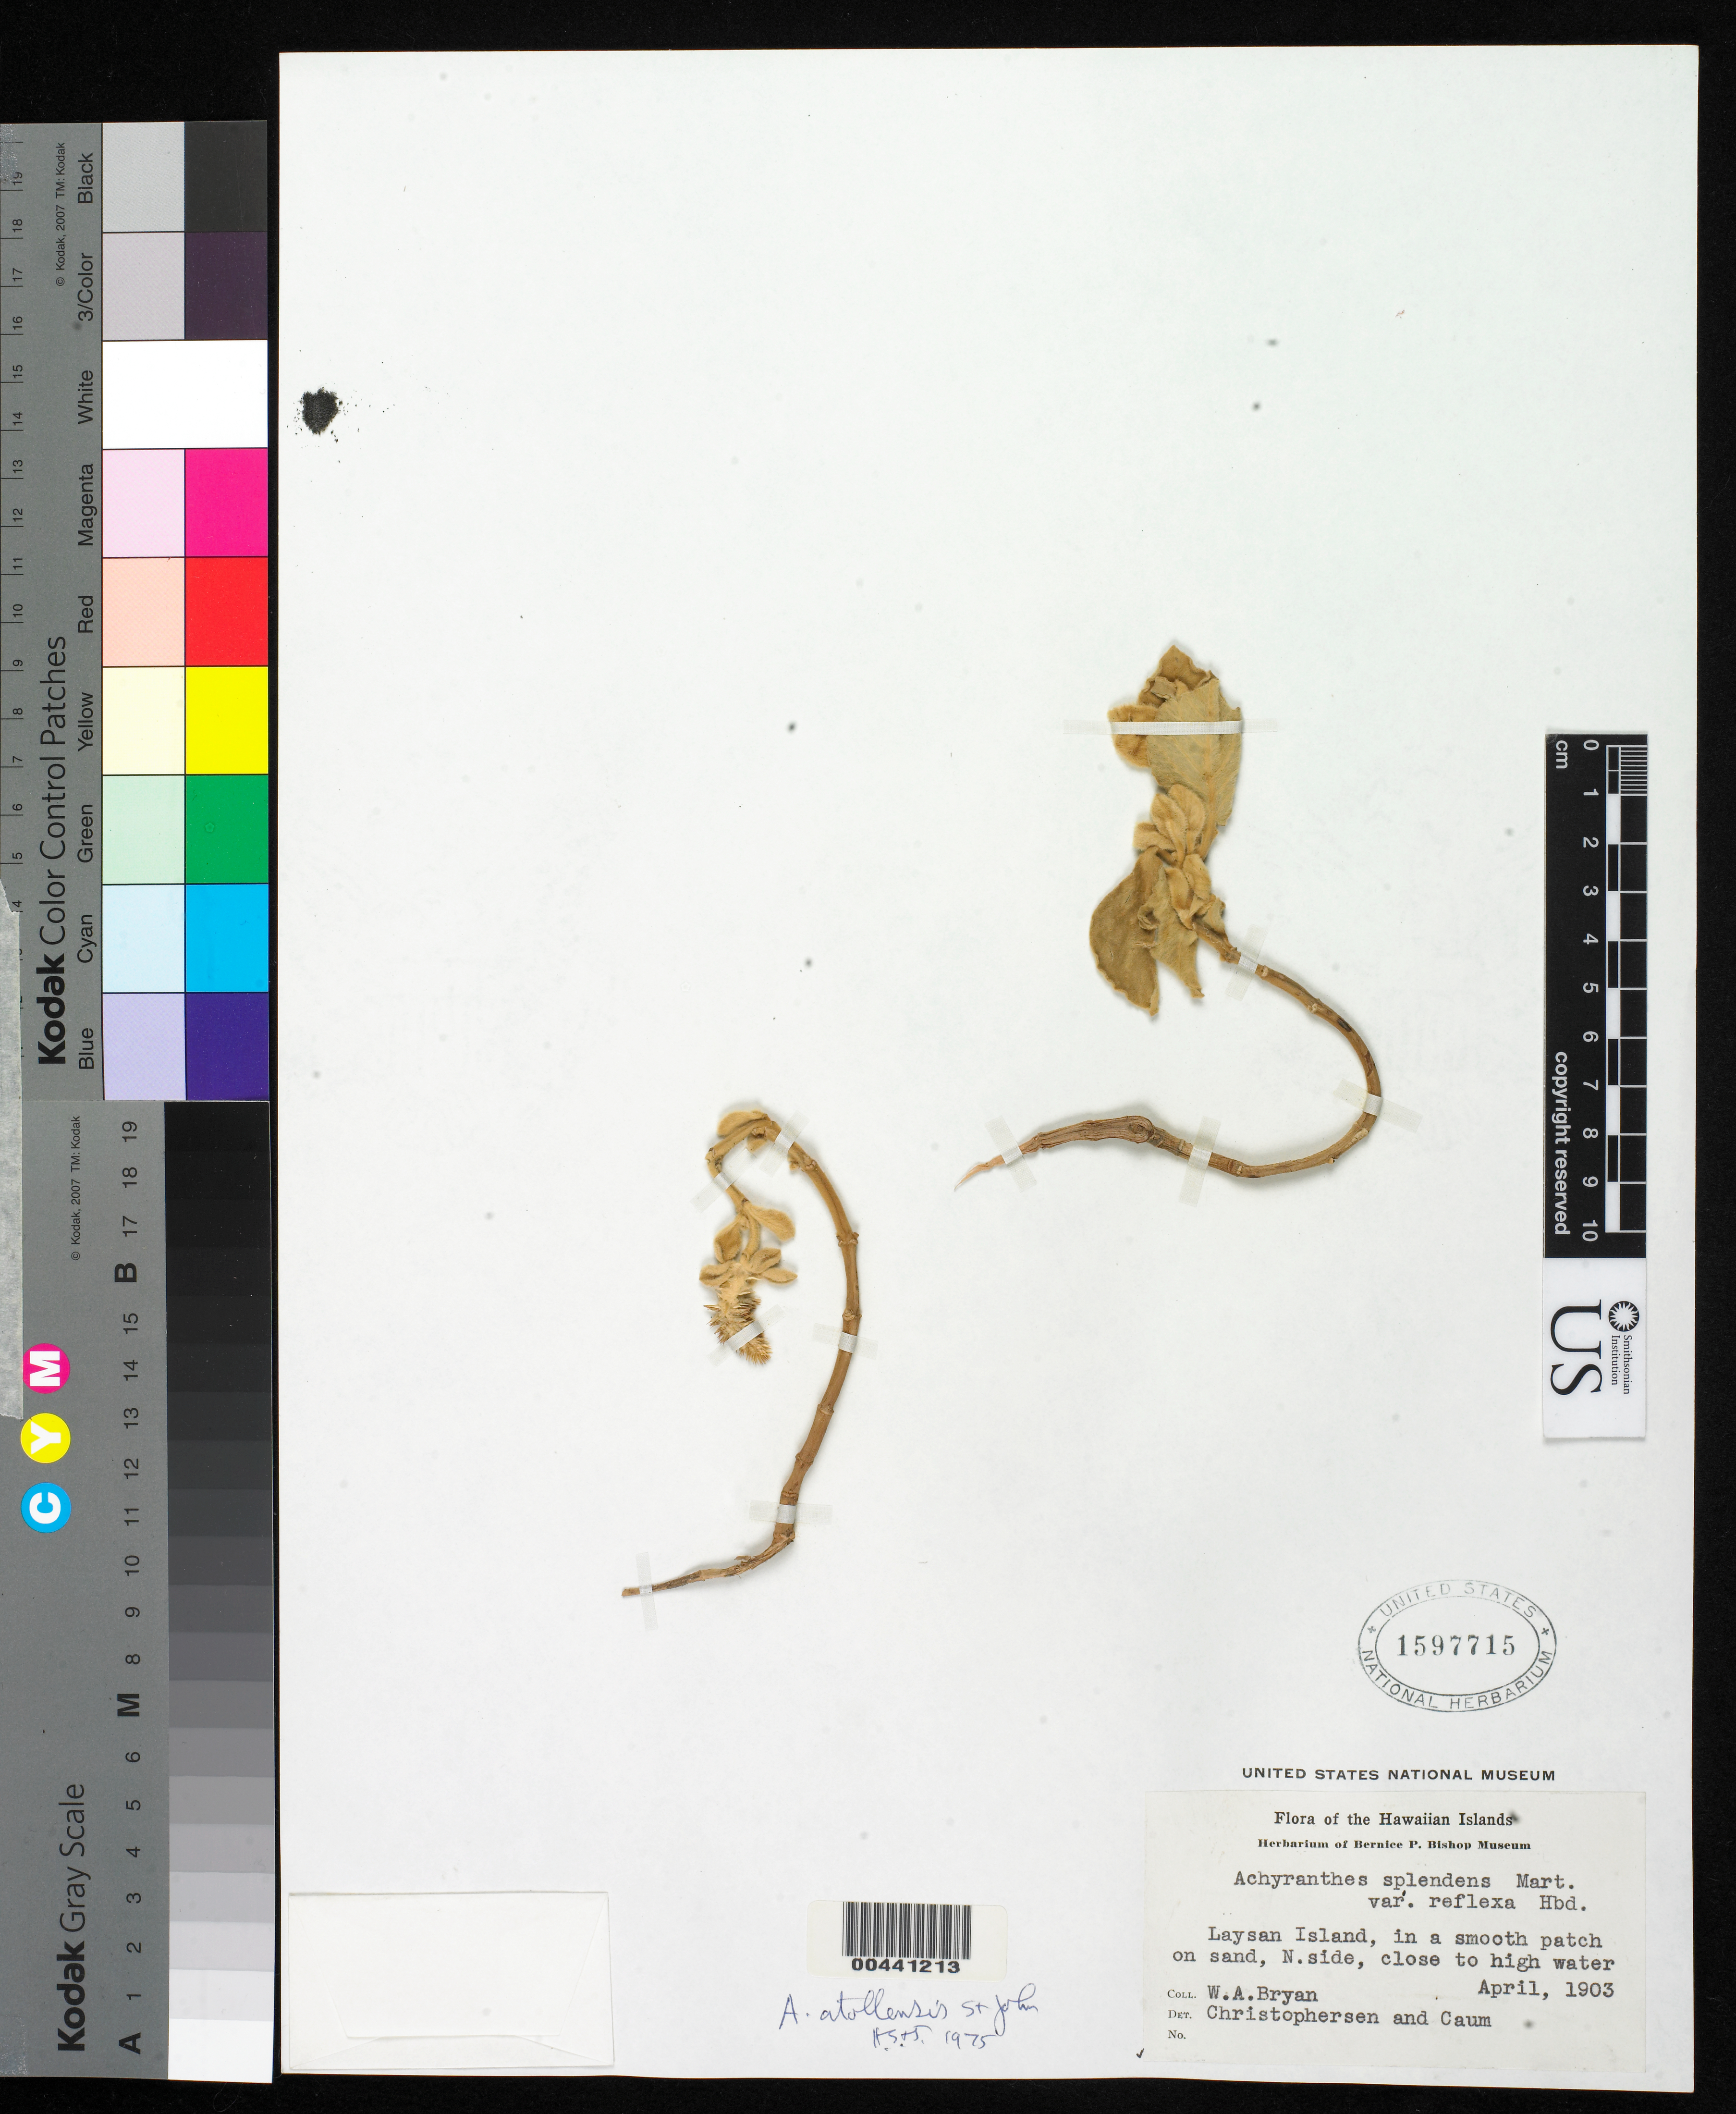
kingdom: Plantae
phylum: Tracheophyta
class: Magnoliopsida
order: Caryophyllales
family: Amaranthaceae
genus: Achyranthes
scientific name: Achyranthes atollensis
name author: H. St. John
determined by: St. John, H.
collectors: W. Bryan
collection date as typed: Apr 1903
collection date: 1903-04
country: United States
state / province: Hawaii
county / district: Honolulu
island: Laysan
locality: North side of island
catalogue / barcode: US 1597715